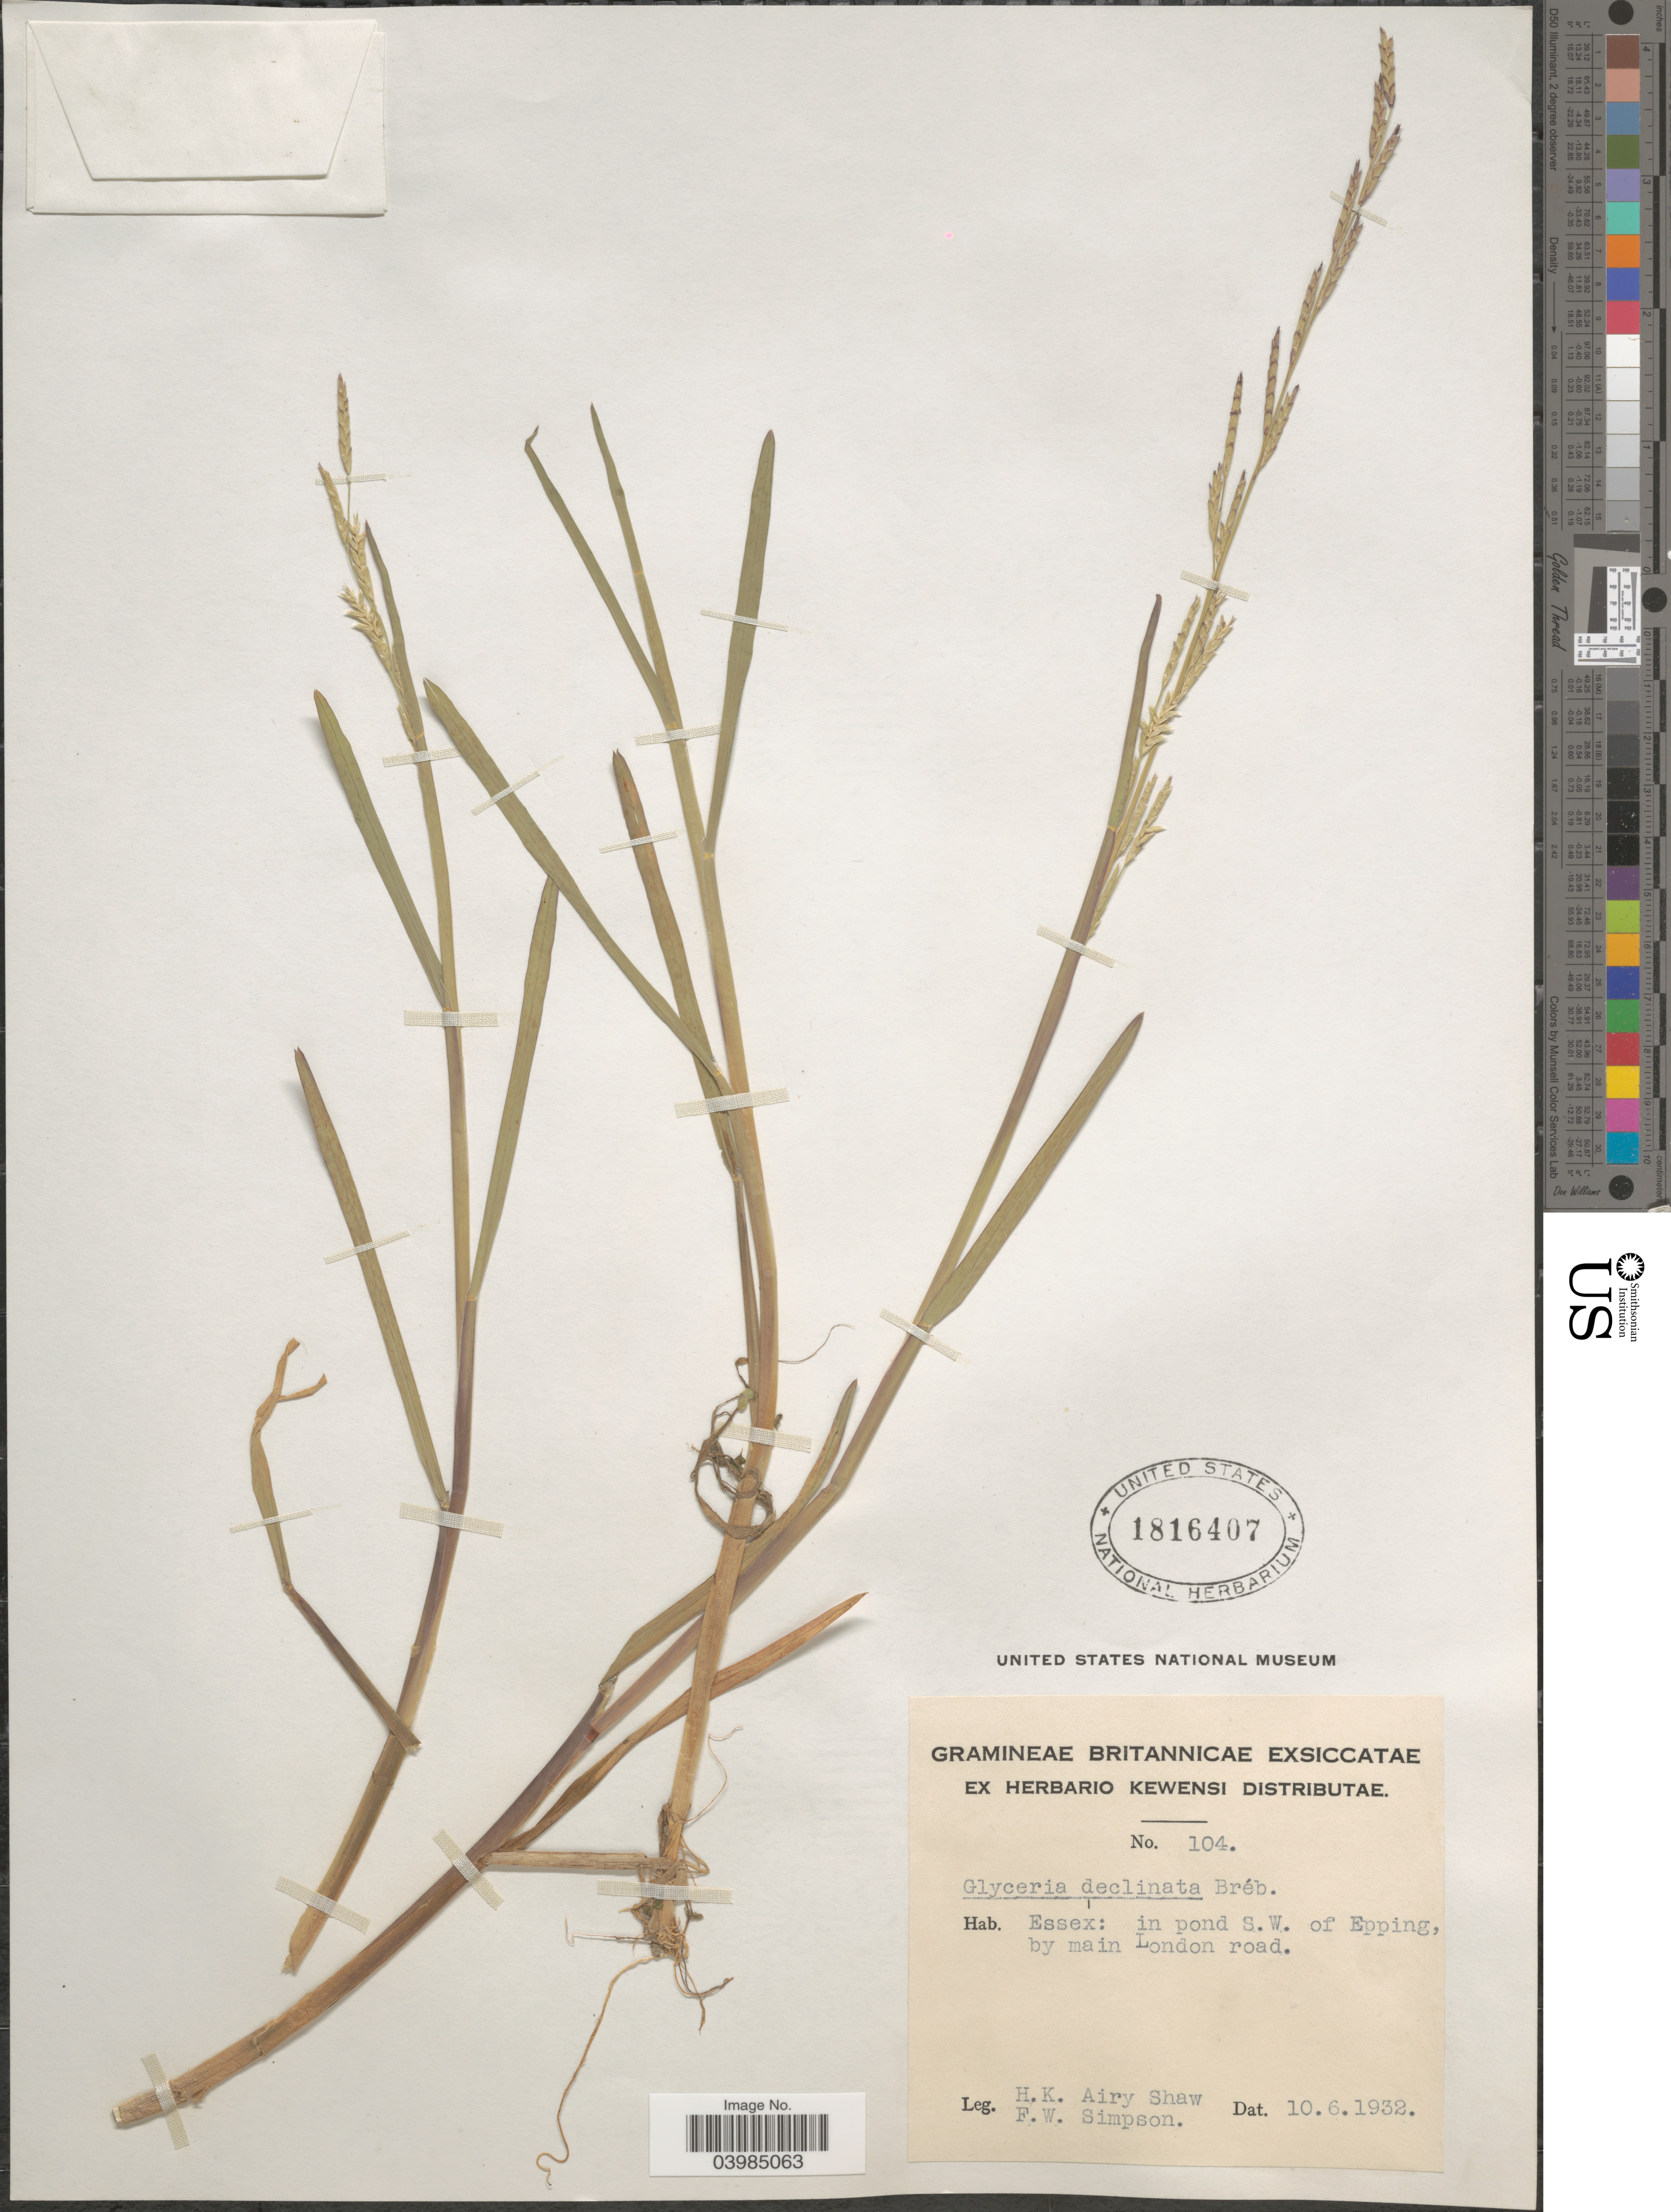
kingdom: Plantae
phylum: Tracheophyta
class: Liliopsida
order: Poales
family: Poaceae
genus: Glyceria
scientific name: Glyceria declinata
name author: Bréb.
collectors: H. K. Airy Shaw & F. Simpson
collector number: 104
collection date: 1932-06-10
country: United Kingdom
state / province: England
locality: Essex: in pond S.W. of Epping, by main London road.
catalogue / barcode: US 1816407